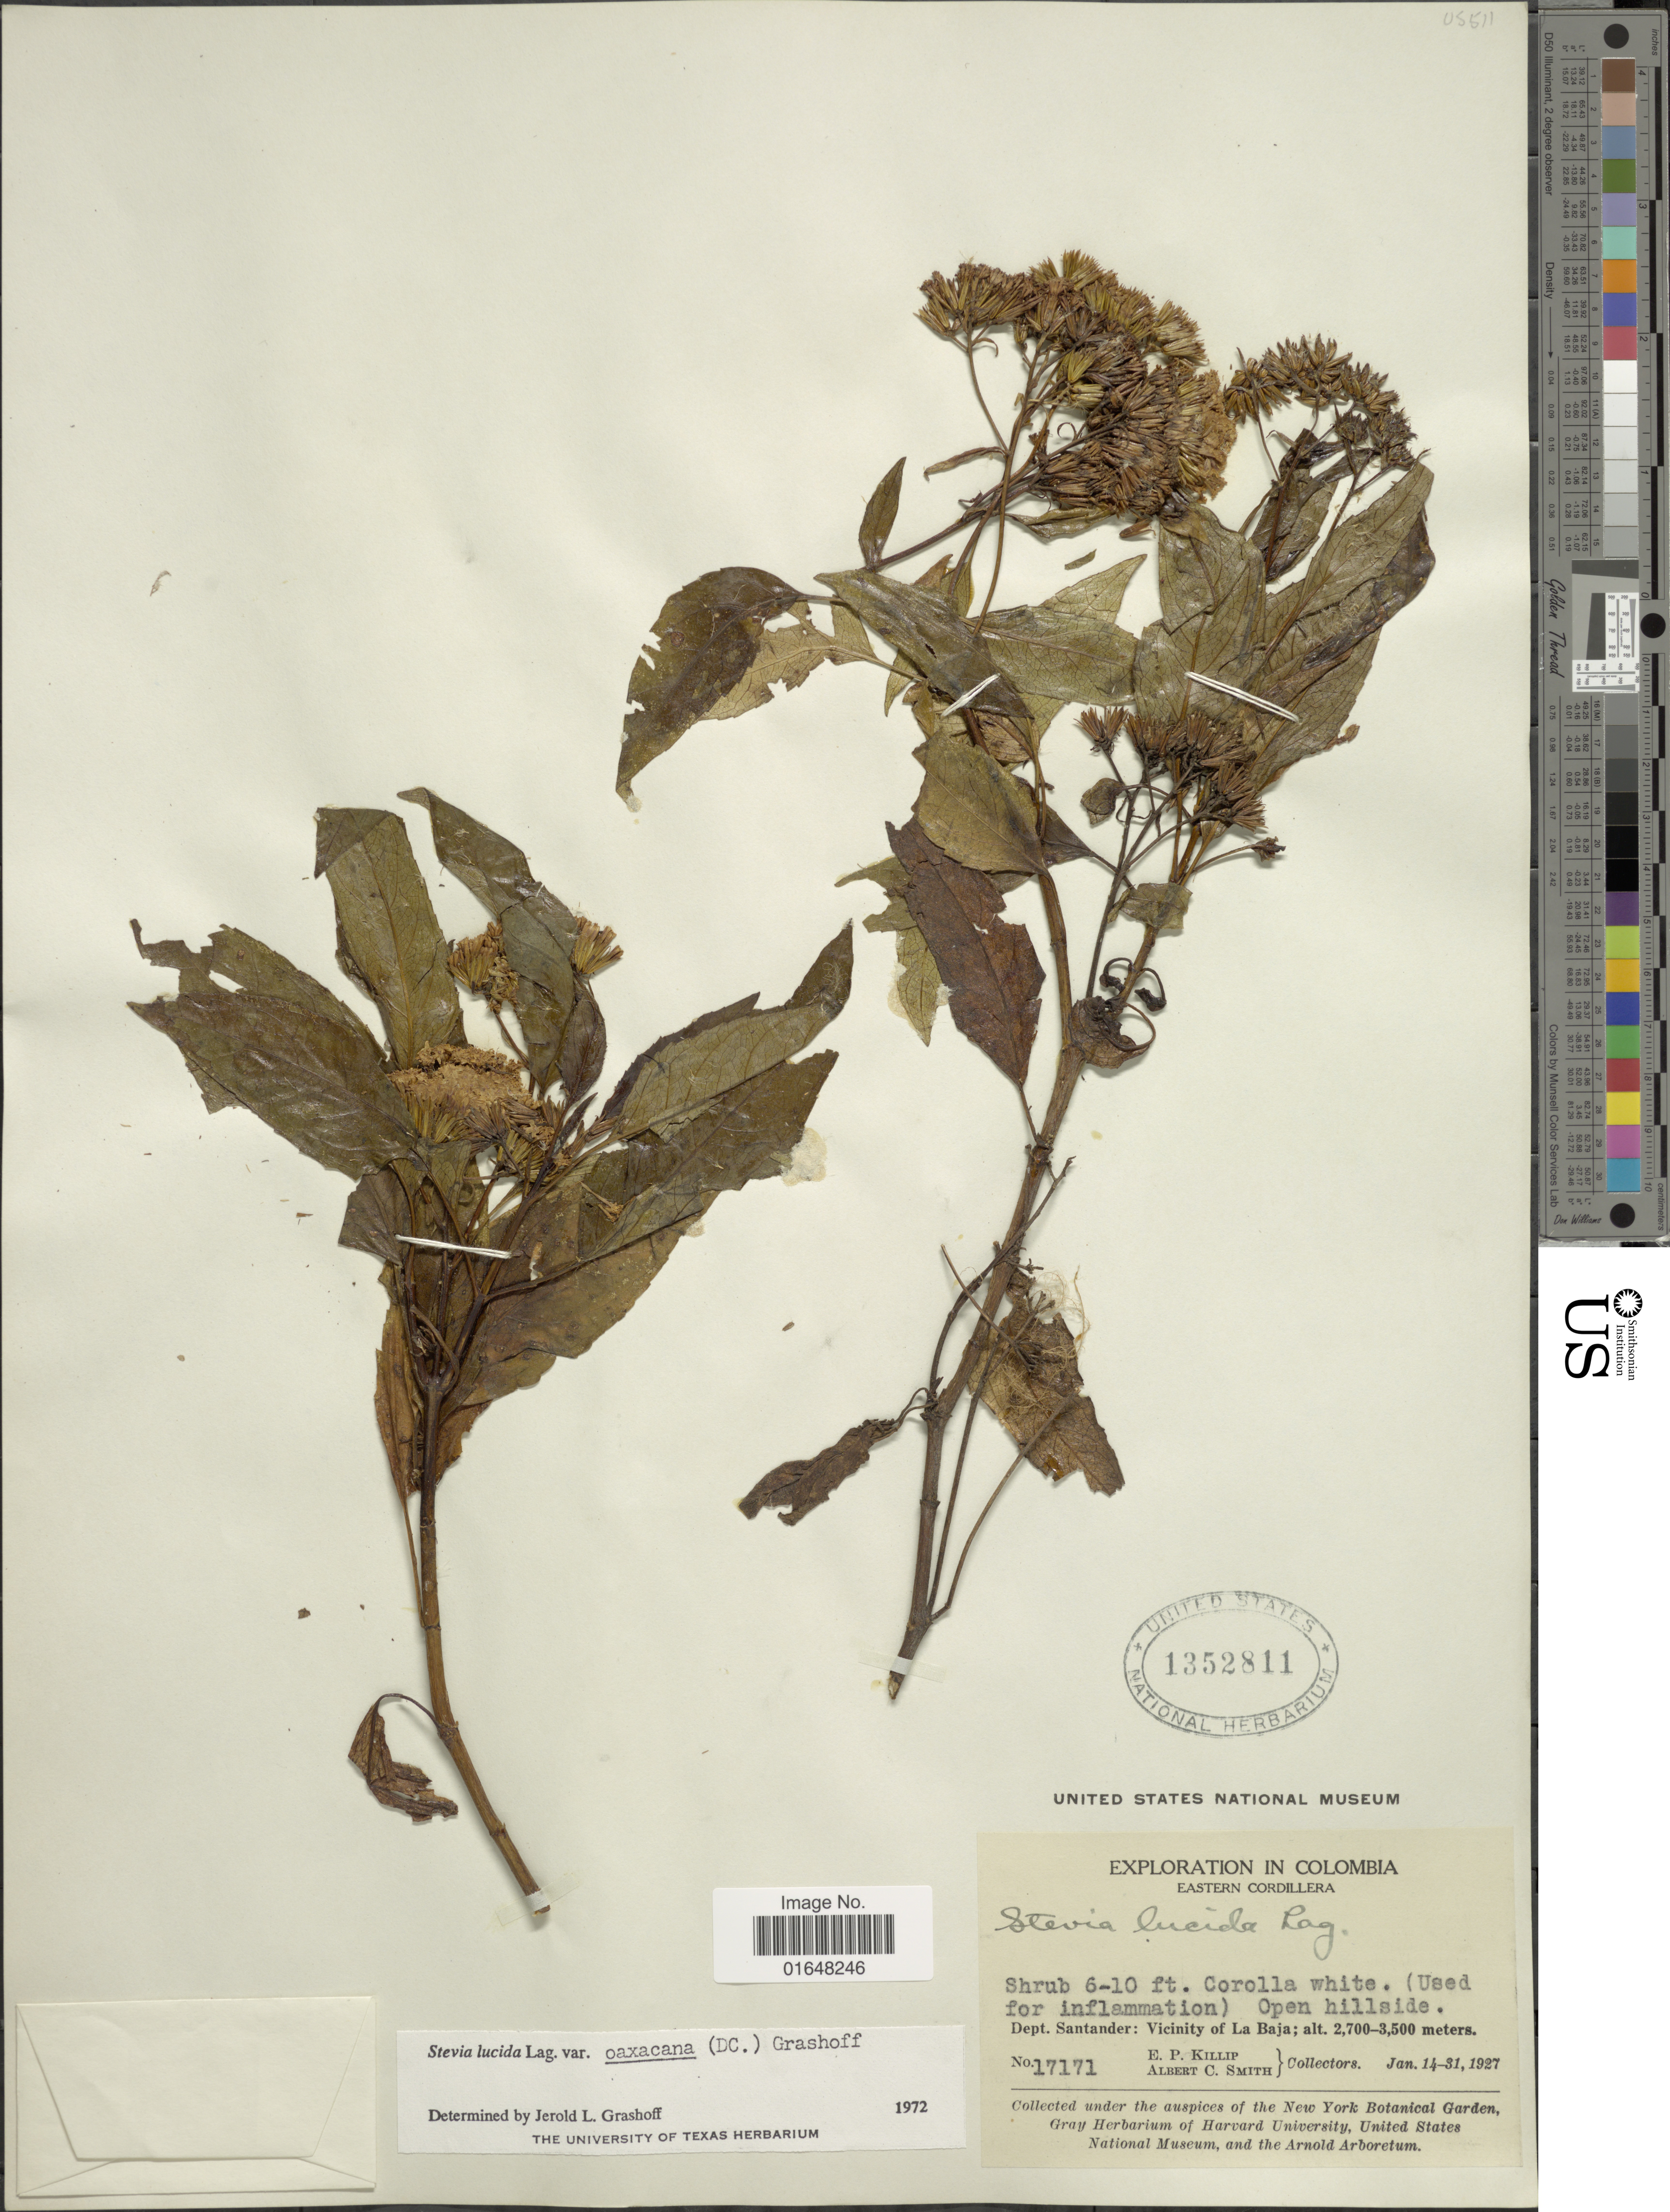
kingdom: Plantae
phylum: Tracheophyta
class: Magnoliopsida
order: Asterales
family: Asteraceae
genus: Stevia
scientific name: Stevia lucida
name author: Lag.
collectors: E. P. Killip & A. C. Smith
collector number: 17171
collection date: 1927-01-14/1927-01-31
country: Colombia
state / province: Santander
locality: Eastern Cordillera, Vicinity of La Baja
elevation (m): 2700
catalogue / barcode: US 1352811